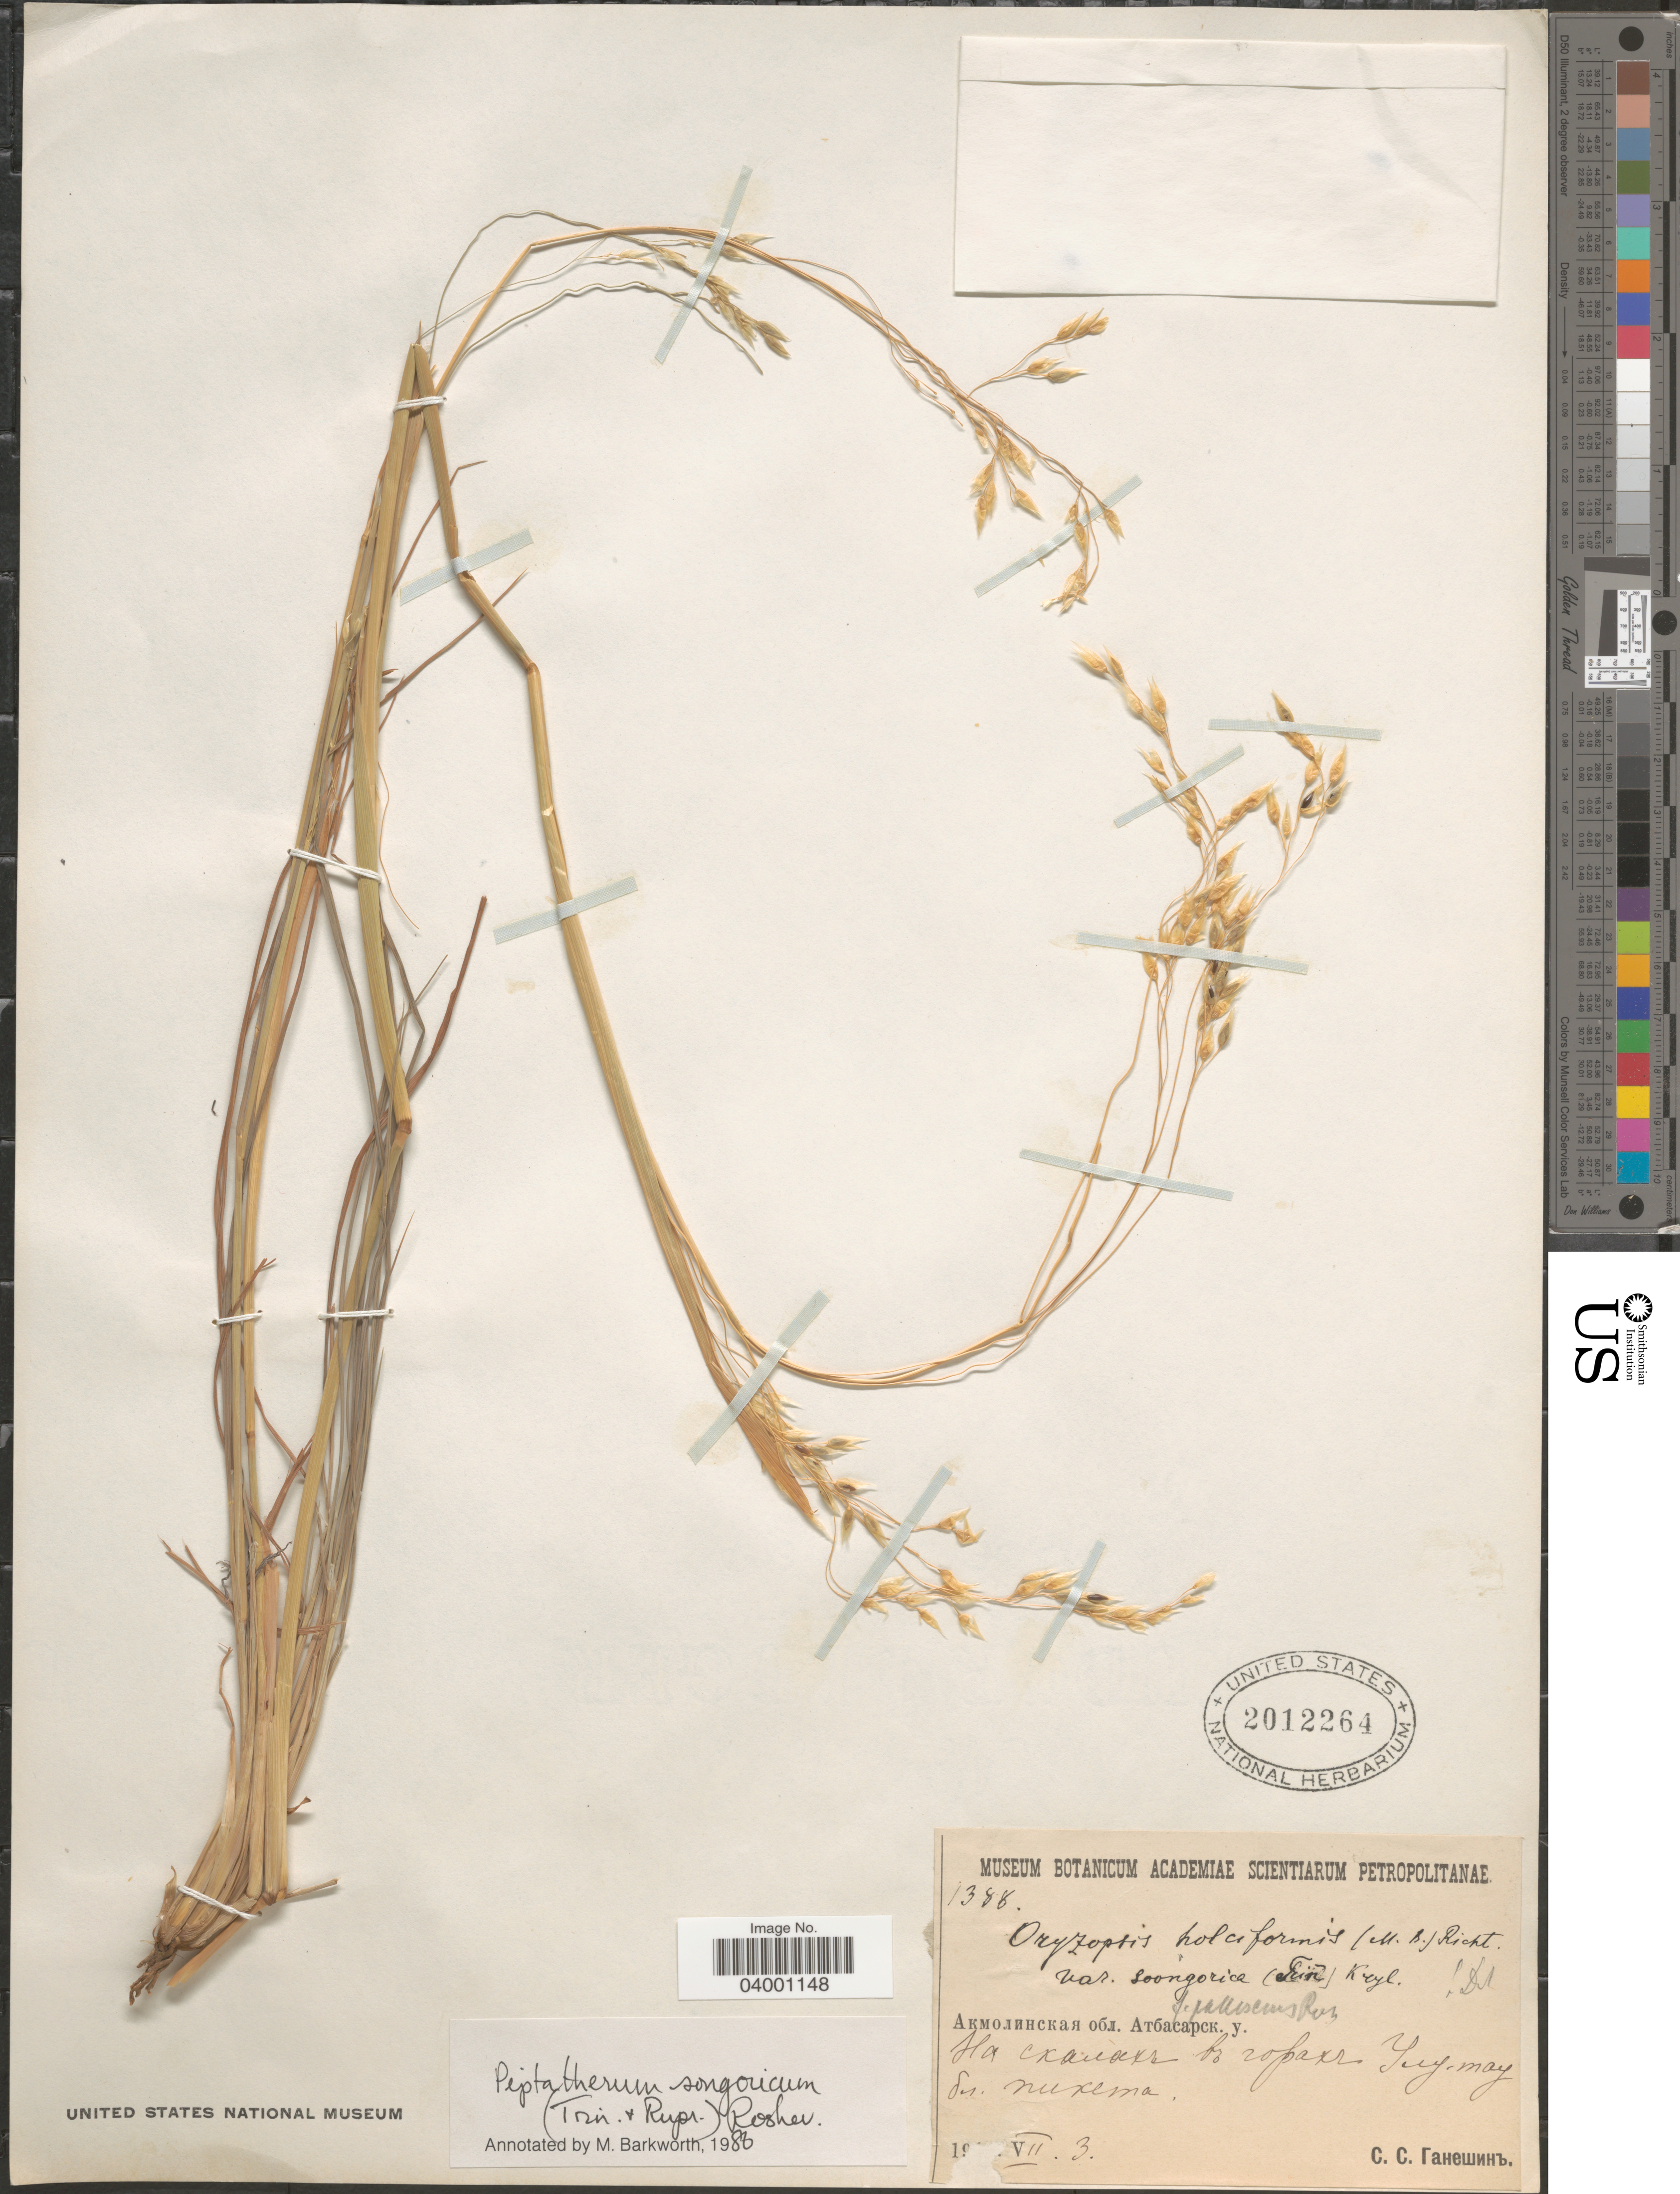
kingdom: Plantae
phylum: Tracheophyta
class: Liliopsida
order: Poales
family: Poaceae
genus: Piptatherum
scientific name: Piptatherum songaricum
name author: (Trin. & Rupr.) Roshev. ex Nikitina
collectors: S. Ganeshin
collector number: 1388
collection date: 1940-07-03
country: Kazakhstan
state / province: Aqmola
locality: Atbasar District, Ulu-Tau Mts.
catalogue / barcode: US 2012264